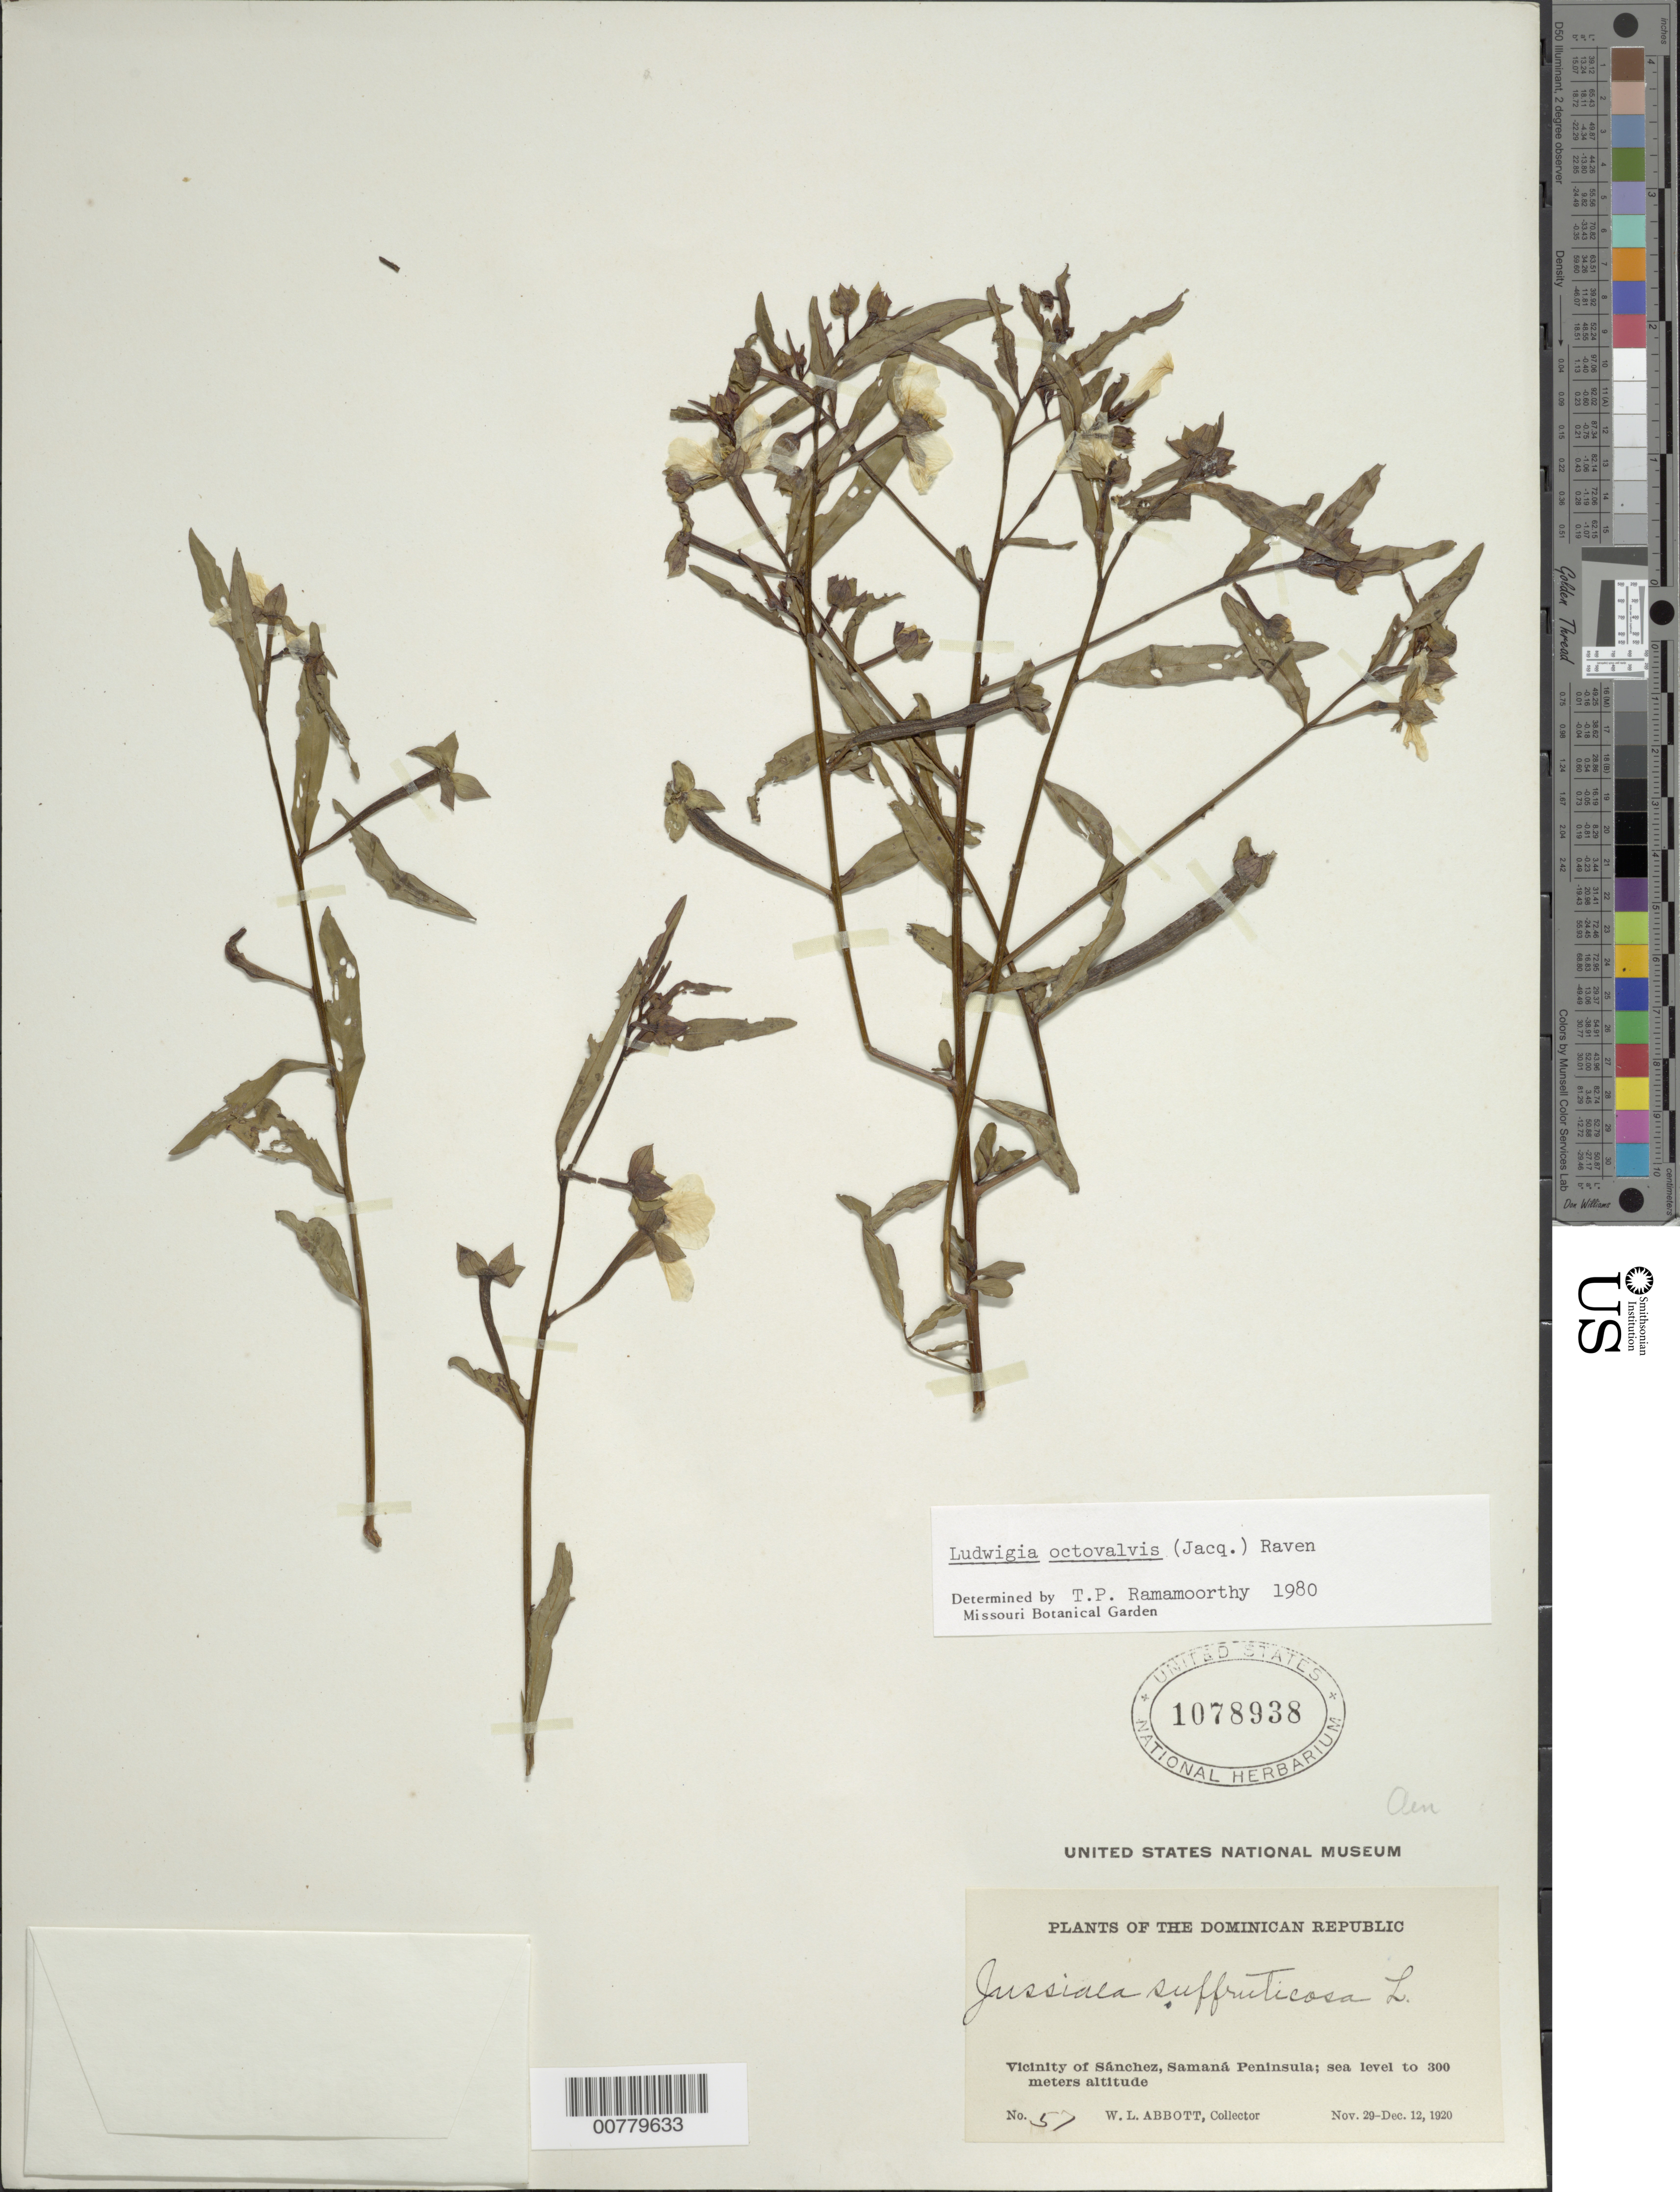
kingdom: Plantae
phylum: Tracheophyta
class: Magnoliopsida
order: Myrtales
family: Onagraceae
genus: Ludwigia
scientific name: Ludwigia octovalvis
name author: (Jacq.) P.H. Raven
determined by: Ramamoorthy, T. P.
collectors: W. L. Abbott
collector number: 57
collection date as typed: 29 Dec 1920 to 12 Dec 1920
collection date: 1920-12-12/1920-12-29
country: Dominican Republic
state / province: Samana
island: Hispaniola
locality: Samaná Peninsula, vicinity of Sánchez.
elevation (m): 0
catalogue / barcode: US 1078938